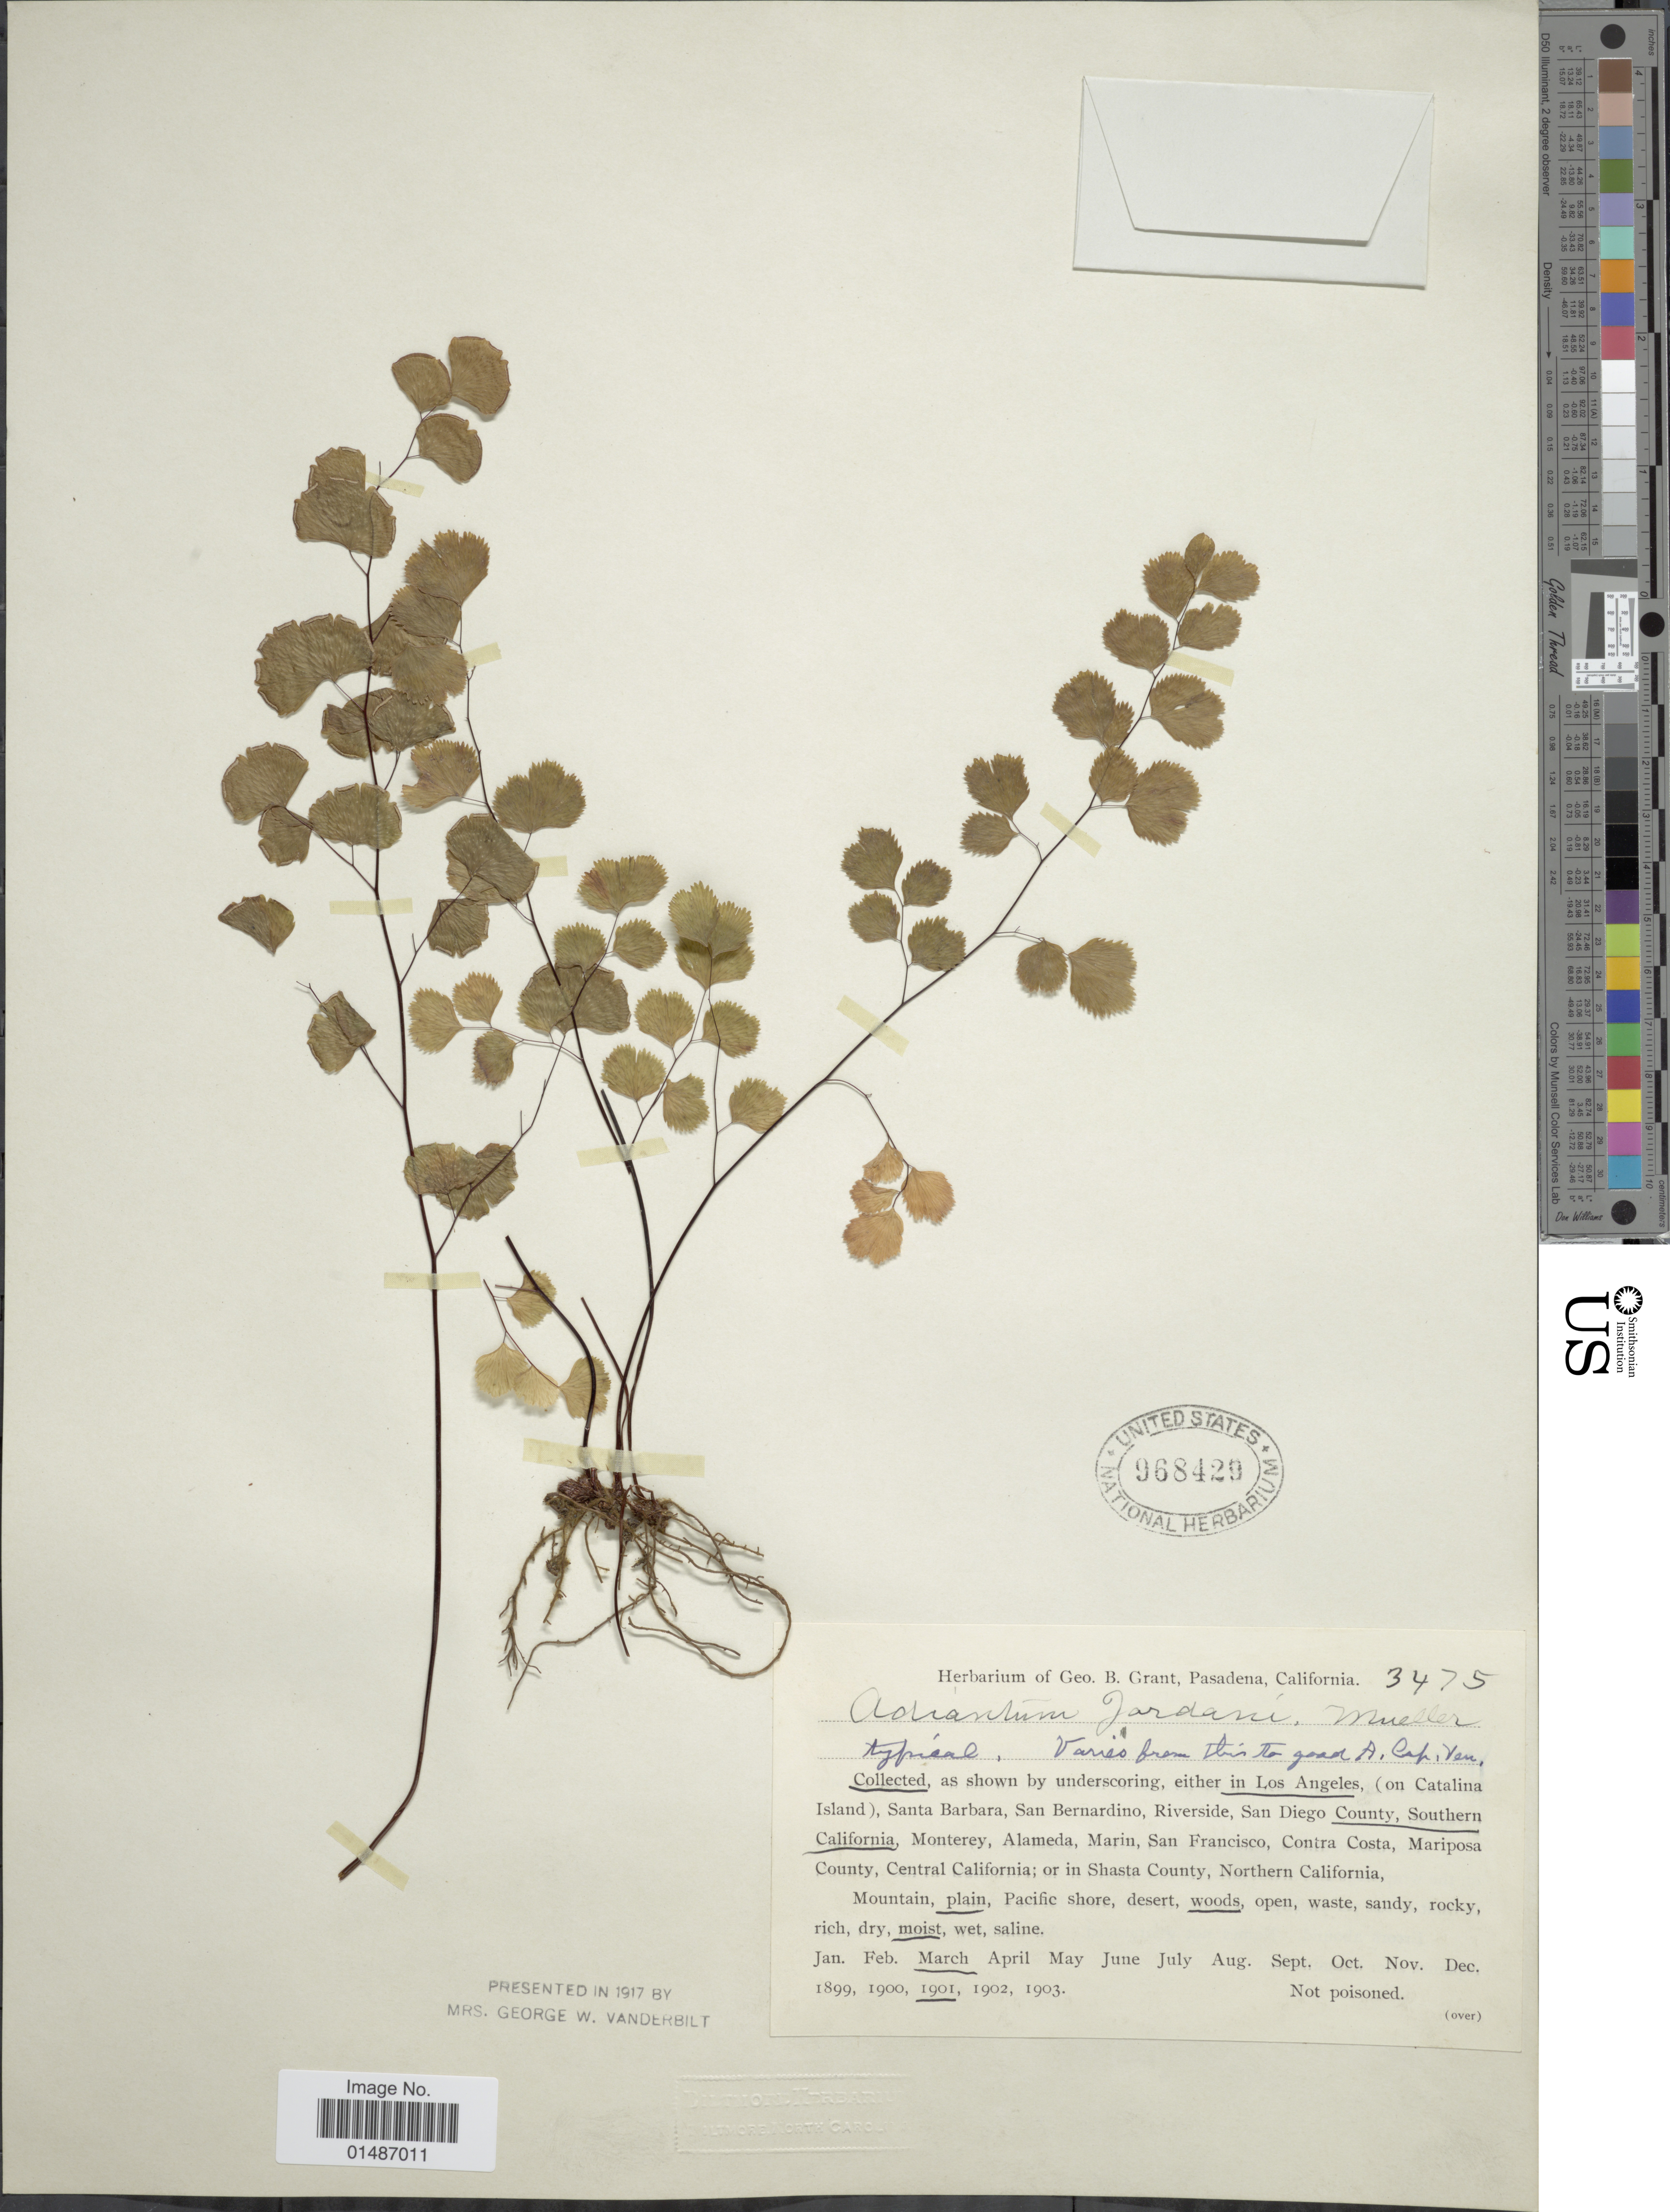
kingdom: Plantae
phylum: Tracheophyta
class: Polypodiopsida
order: Polypodiales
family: Pteridaceae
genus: Adiantum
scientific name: Adiantum jordanii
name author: C.H. Mull.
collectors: ex herb. G. B. Grant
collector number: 3475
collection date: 1901-03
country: United States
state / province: California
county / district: San Diego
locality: In Los Angeles, San Diego County [unsure placement], Southern California.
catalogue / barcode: US 968429